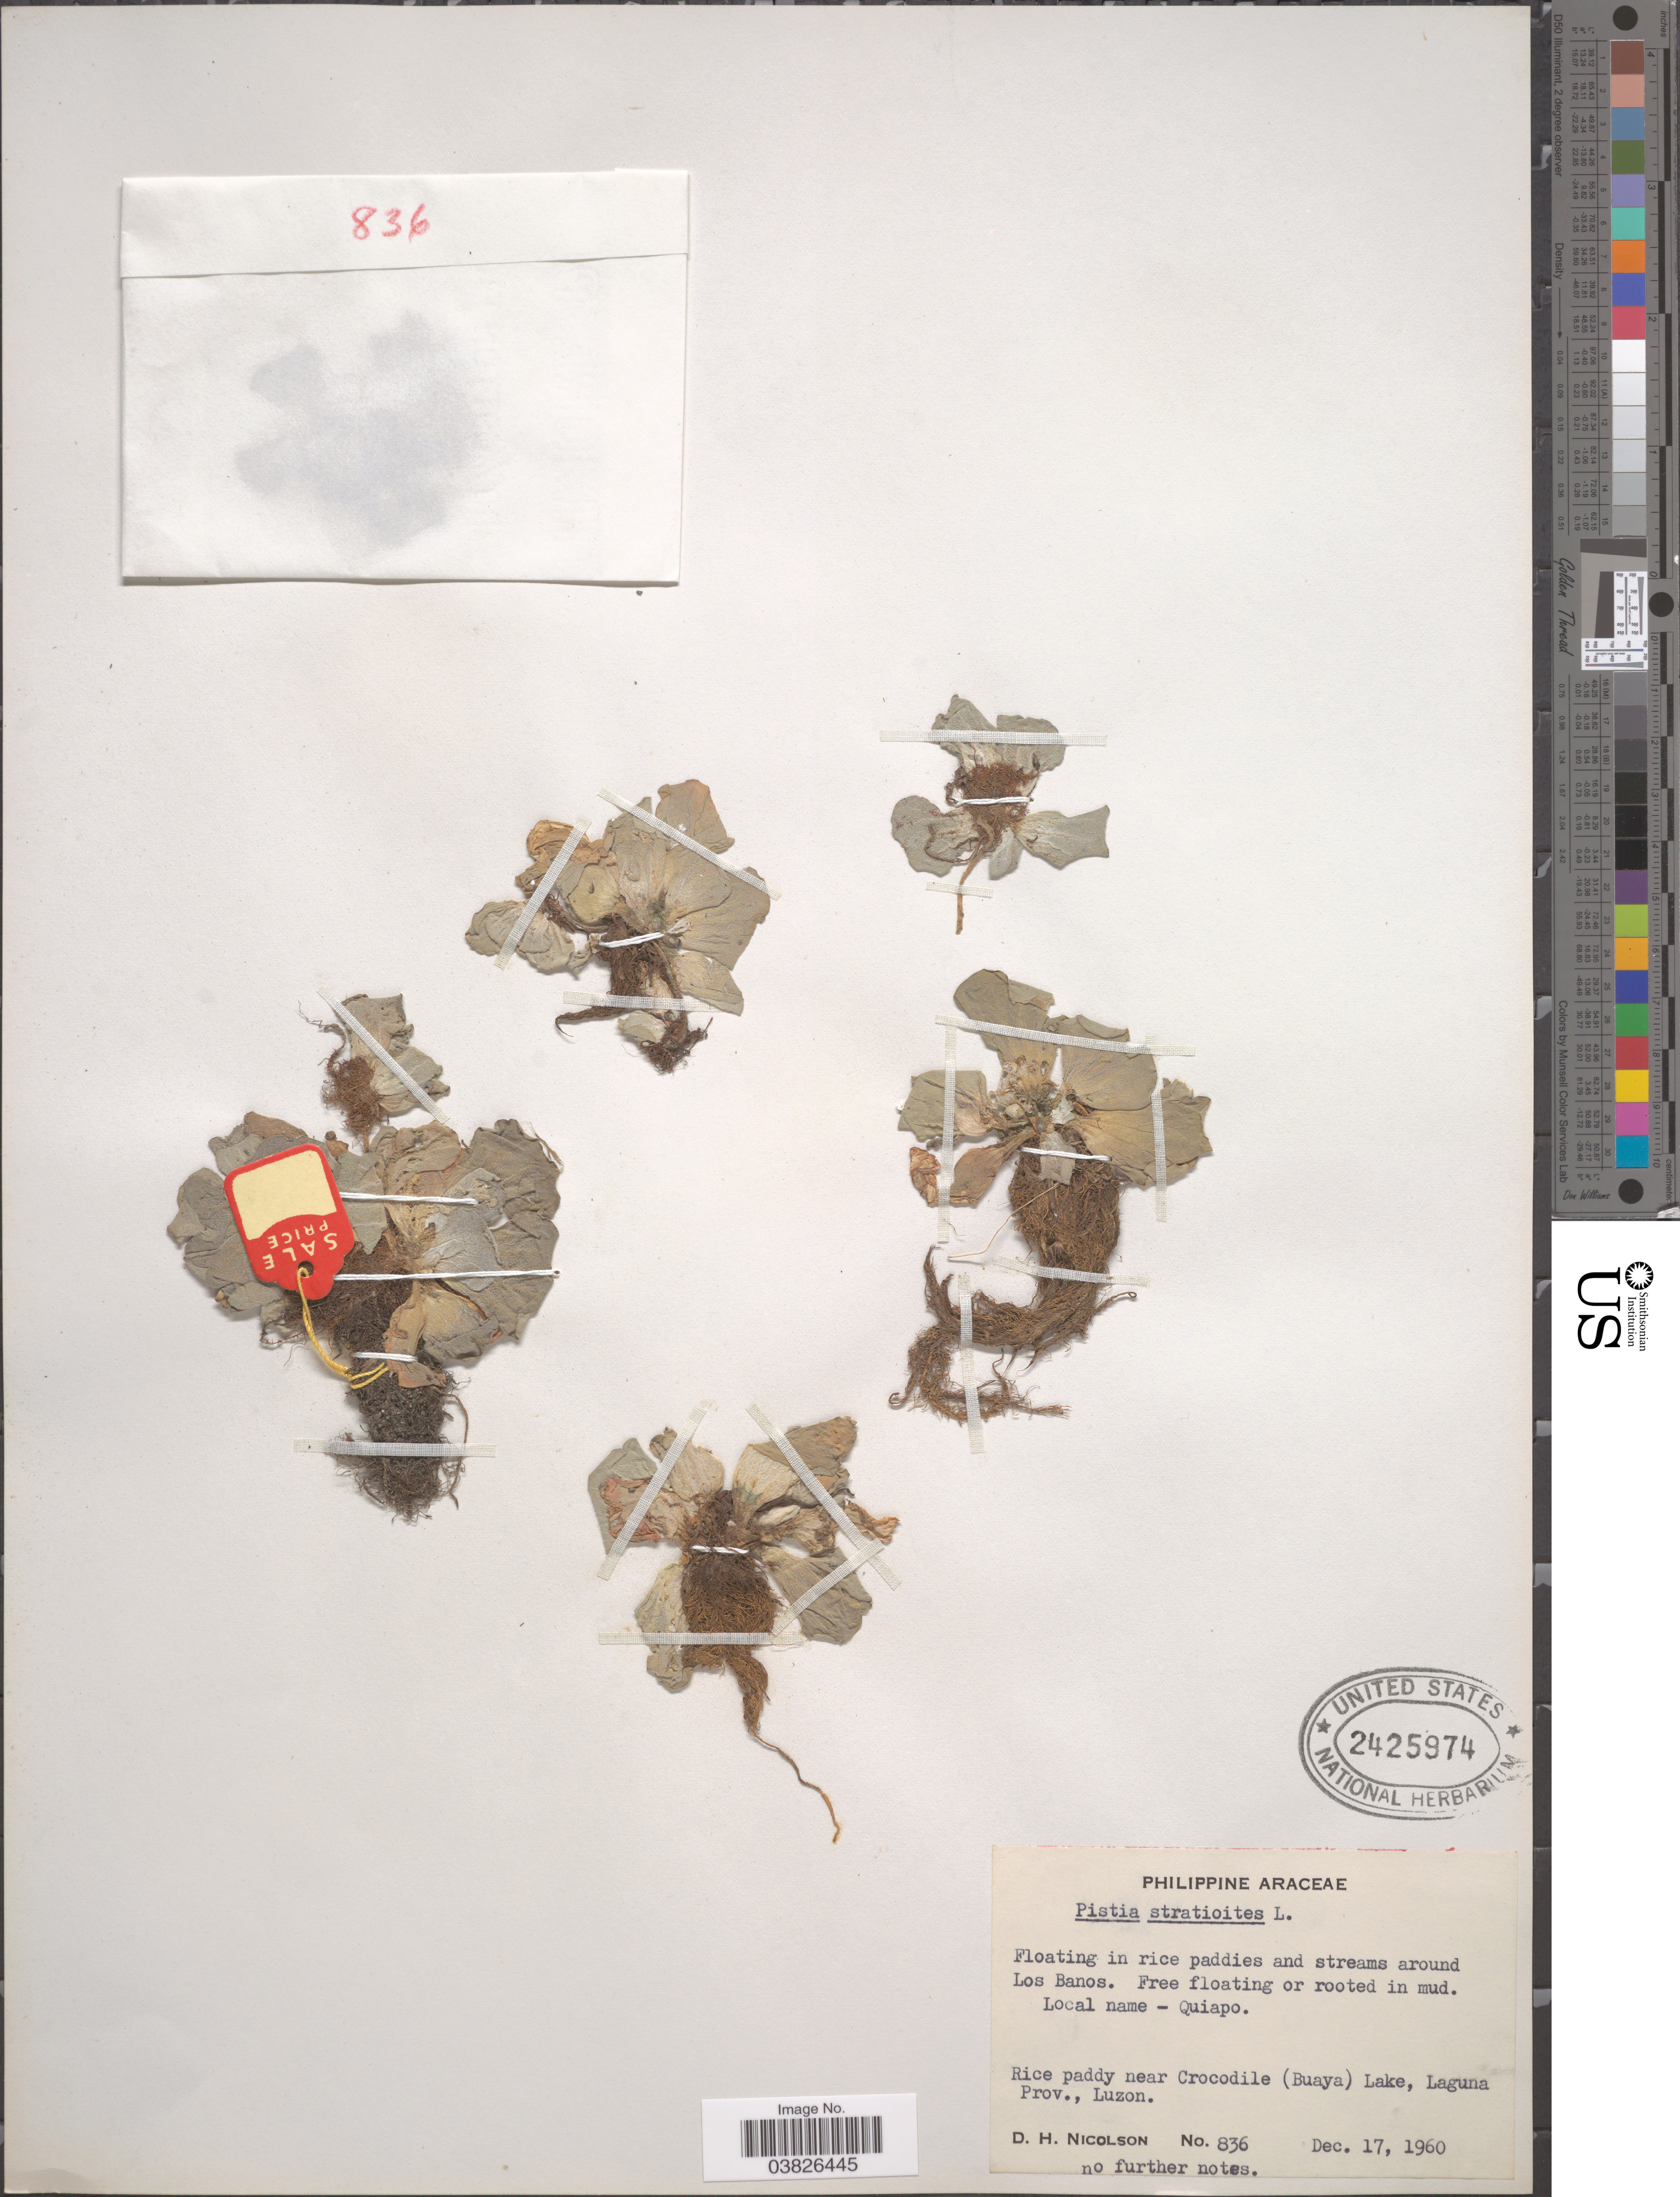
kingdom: Plantae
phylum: Tracheophyta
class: Liliopsida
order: Alismatales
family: Araceae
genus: Pistia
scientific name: Pistia stratiotes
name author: L.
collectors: D. H. Nicolson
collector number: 836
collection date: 1960-12-17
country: Philippines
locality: In rice paddies and streams around Los Banos. Rice paddy near Crocodile (Buaya) Lake, Laguna, Prov., Luzon.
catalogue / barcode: US 2425974